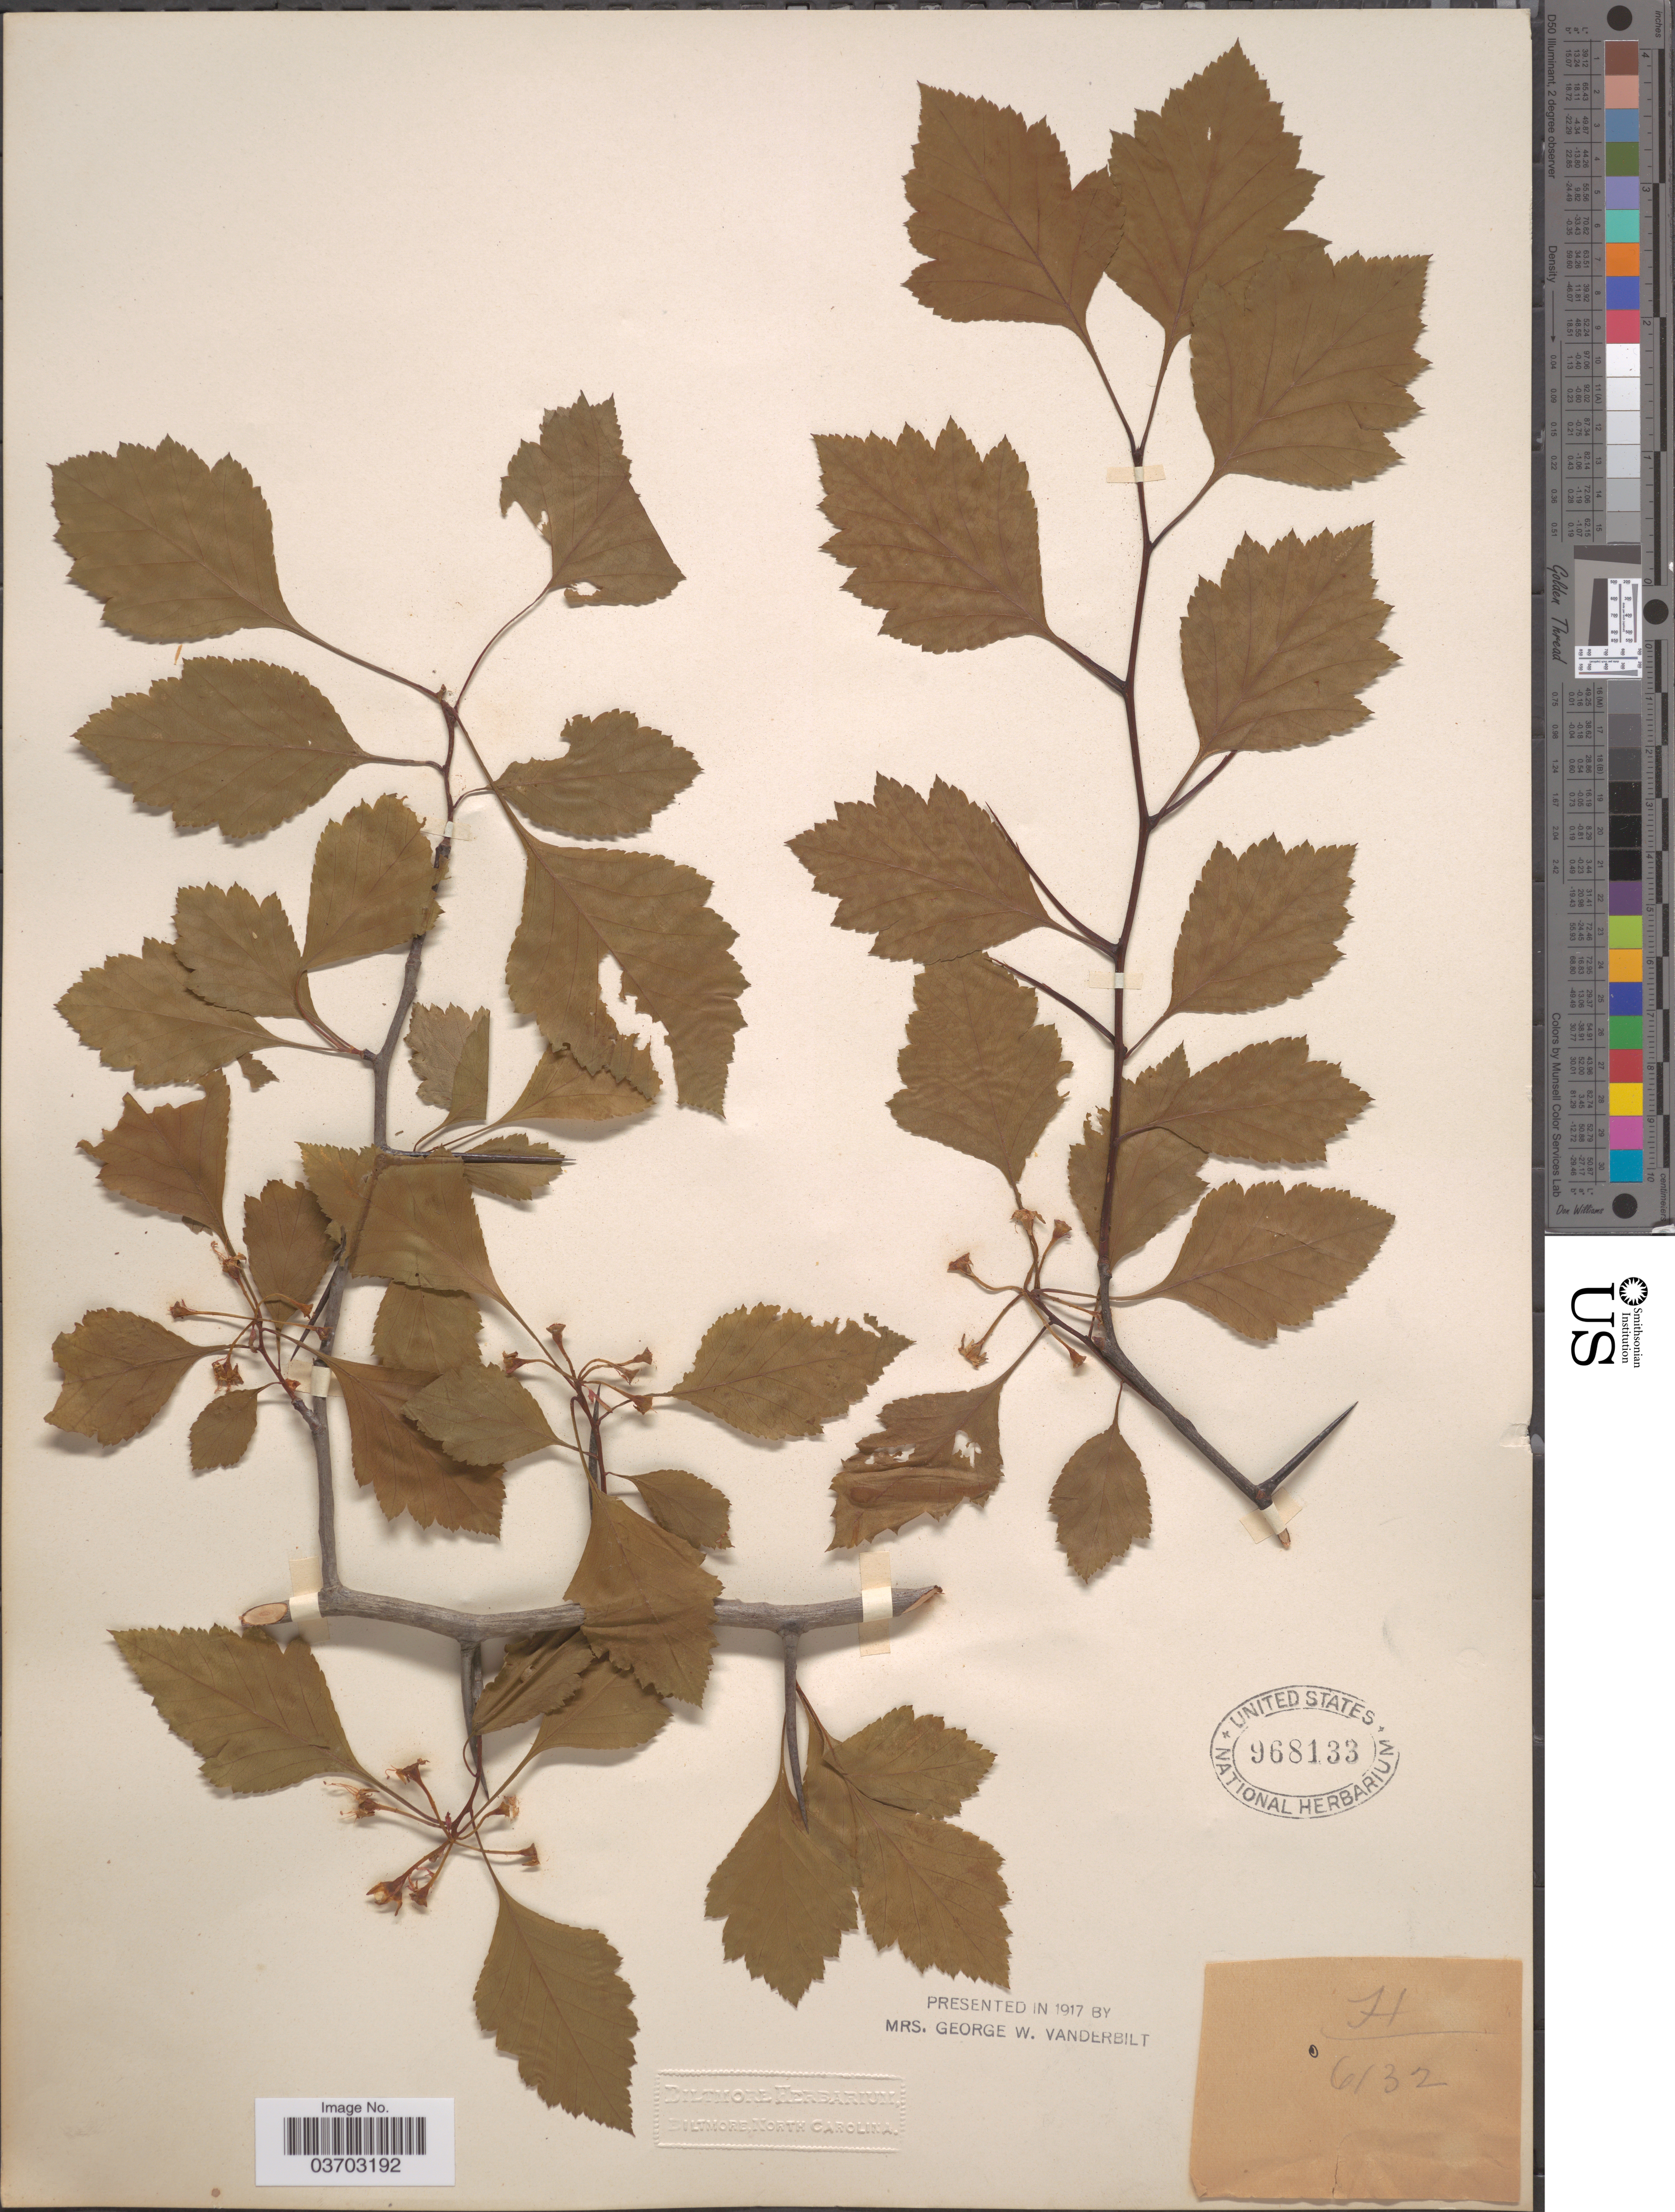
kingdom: Plantae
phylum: Tracheophyta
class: Magnoliopsida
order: Rosales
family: Rosaceae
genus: Crataegus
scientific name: Crataegus sp.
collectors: ex herb. Biltmore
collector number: H/6132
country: United States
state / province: North Carolina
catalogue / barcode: US 968133